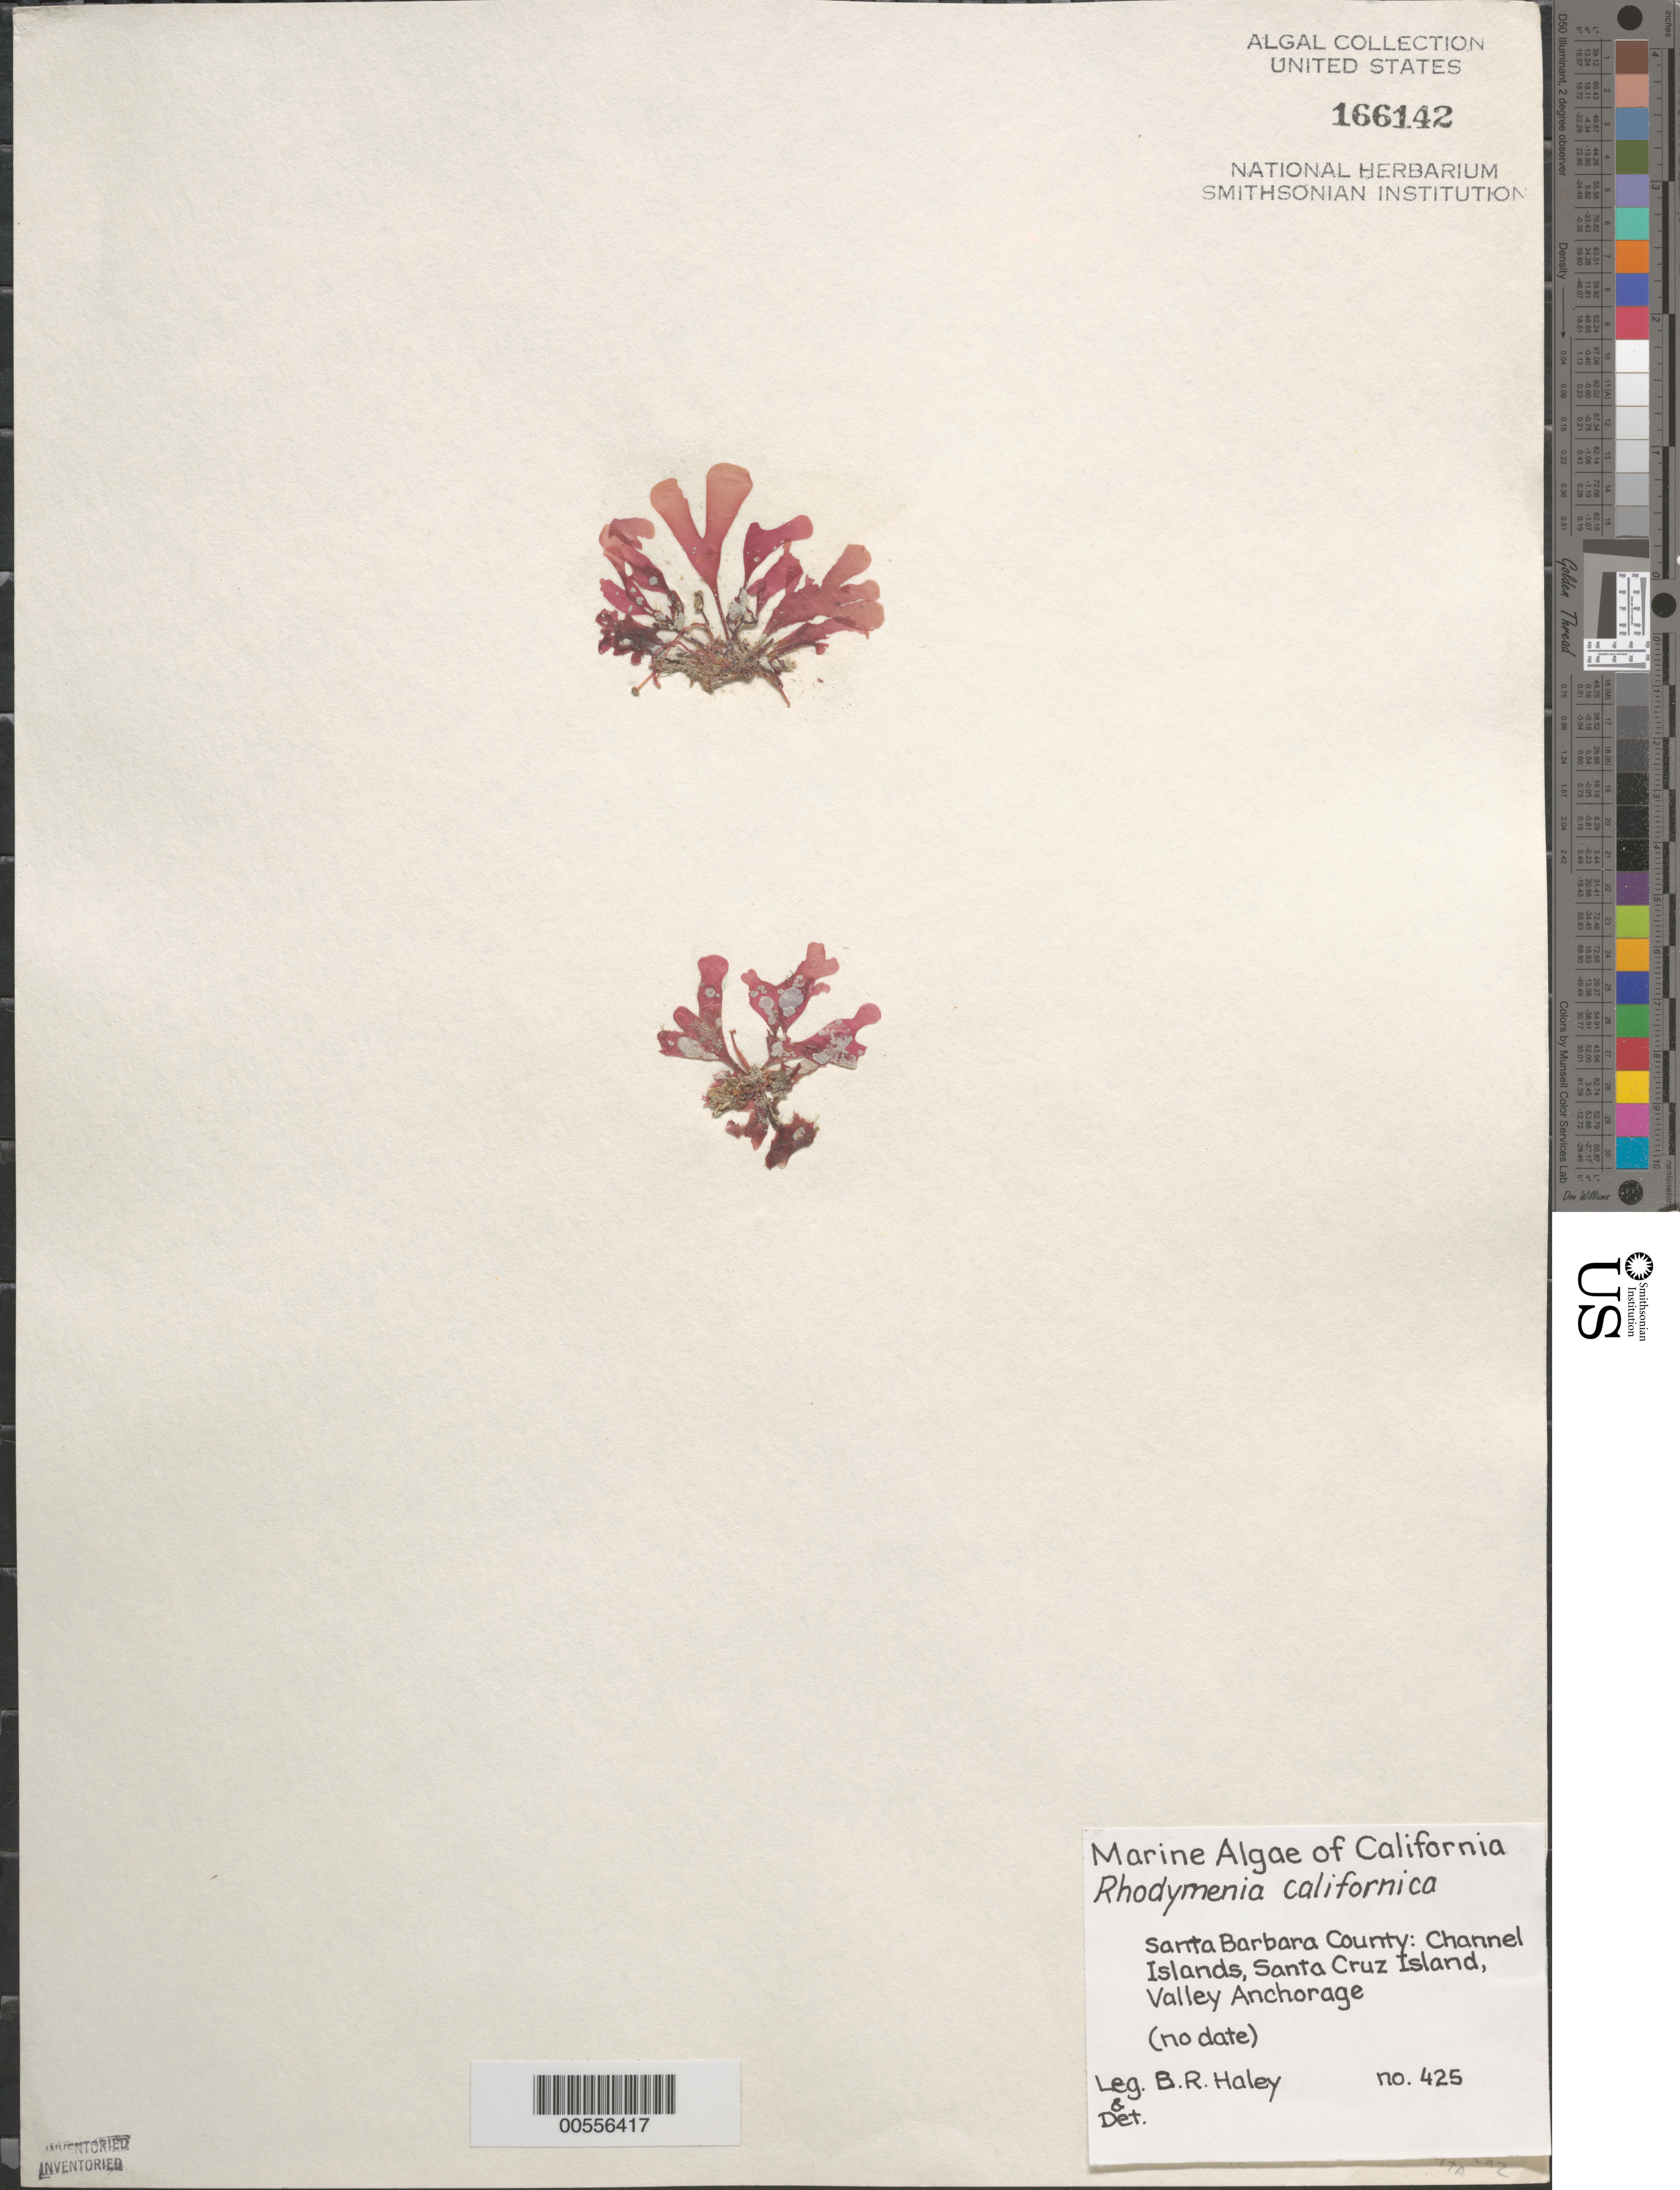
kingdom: Plantae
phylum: Rhodophyta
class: Florideophyceae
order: Rhodymeniales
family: Rhodymeniaceae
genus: Rhodymenia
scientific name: Rhodymenia californica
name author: Kylin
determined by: Haley, B. R.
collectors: B. Haley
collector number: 425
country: United States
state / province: California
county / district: Santa Barbara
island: Santa Cruz Island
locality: Valley Anchorage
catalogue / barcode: US 166142